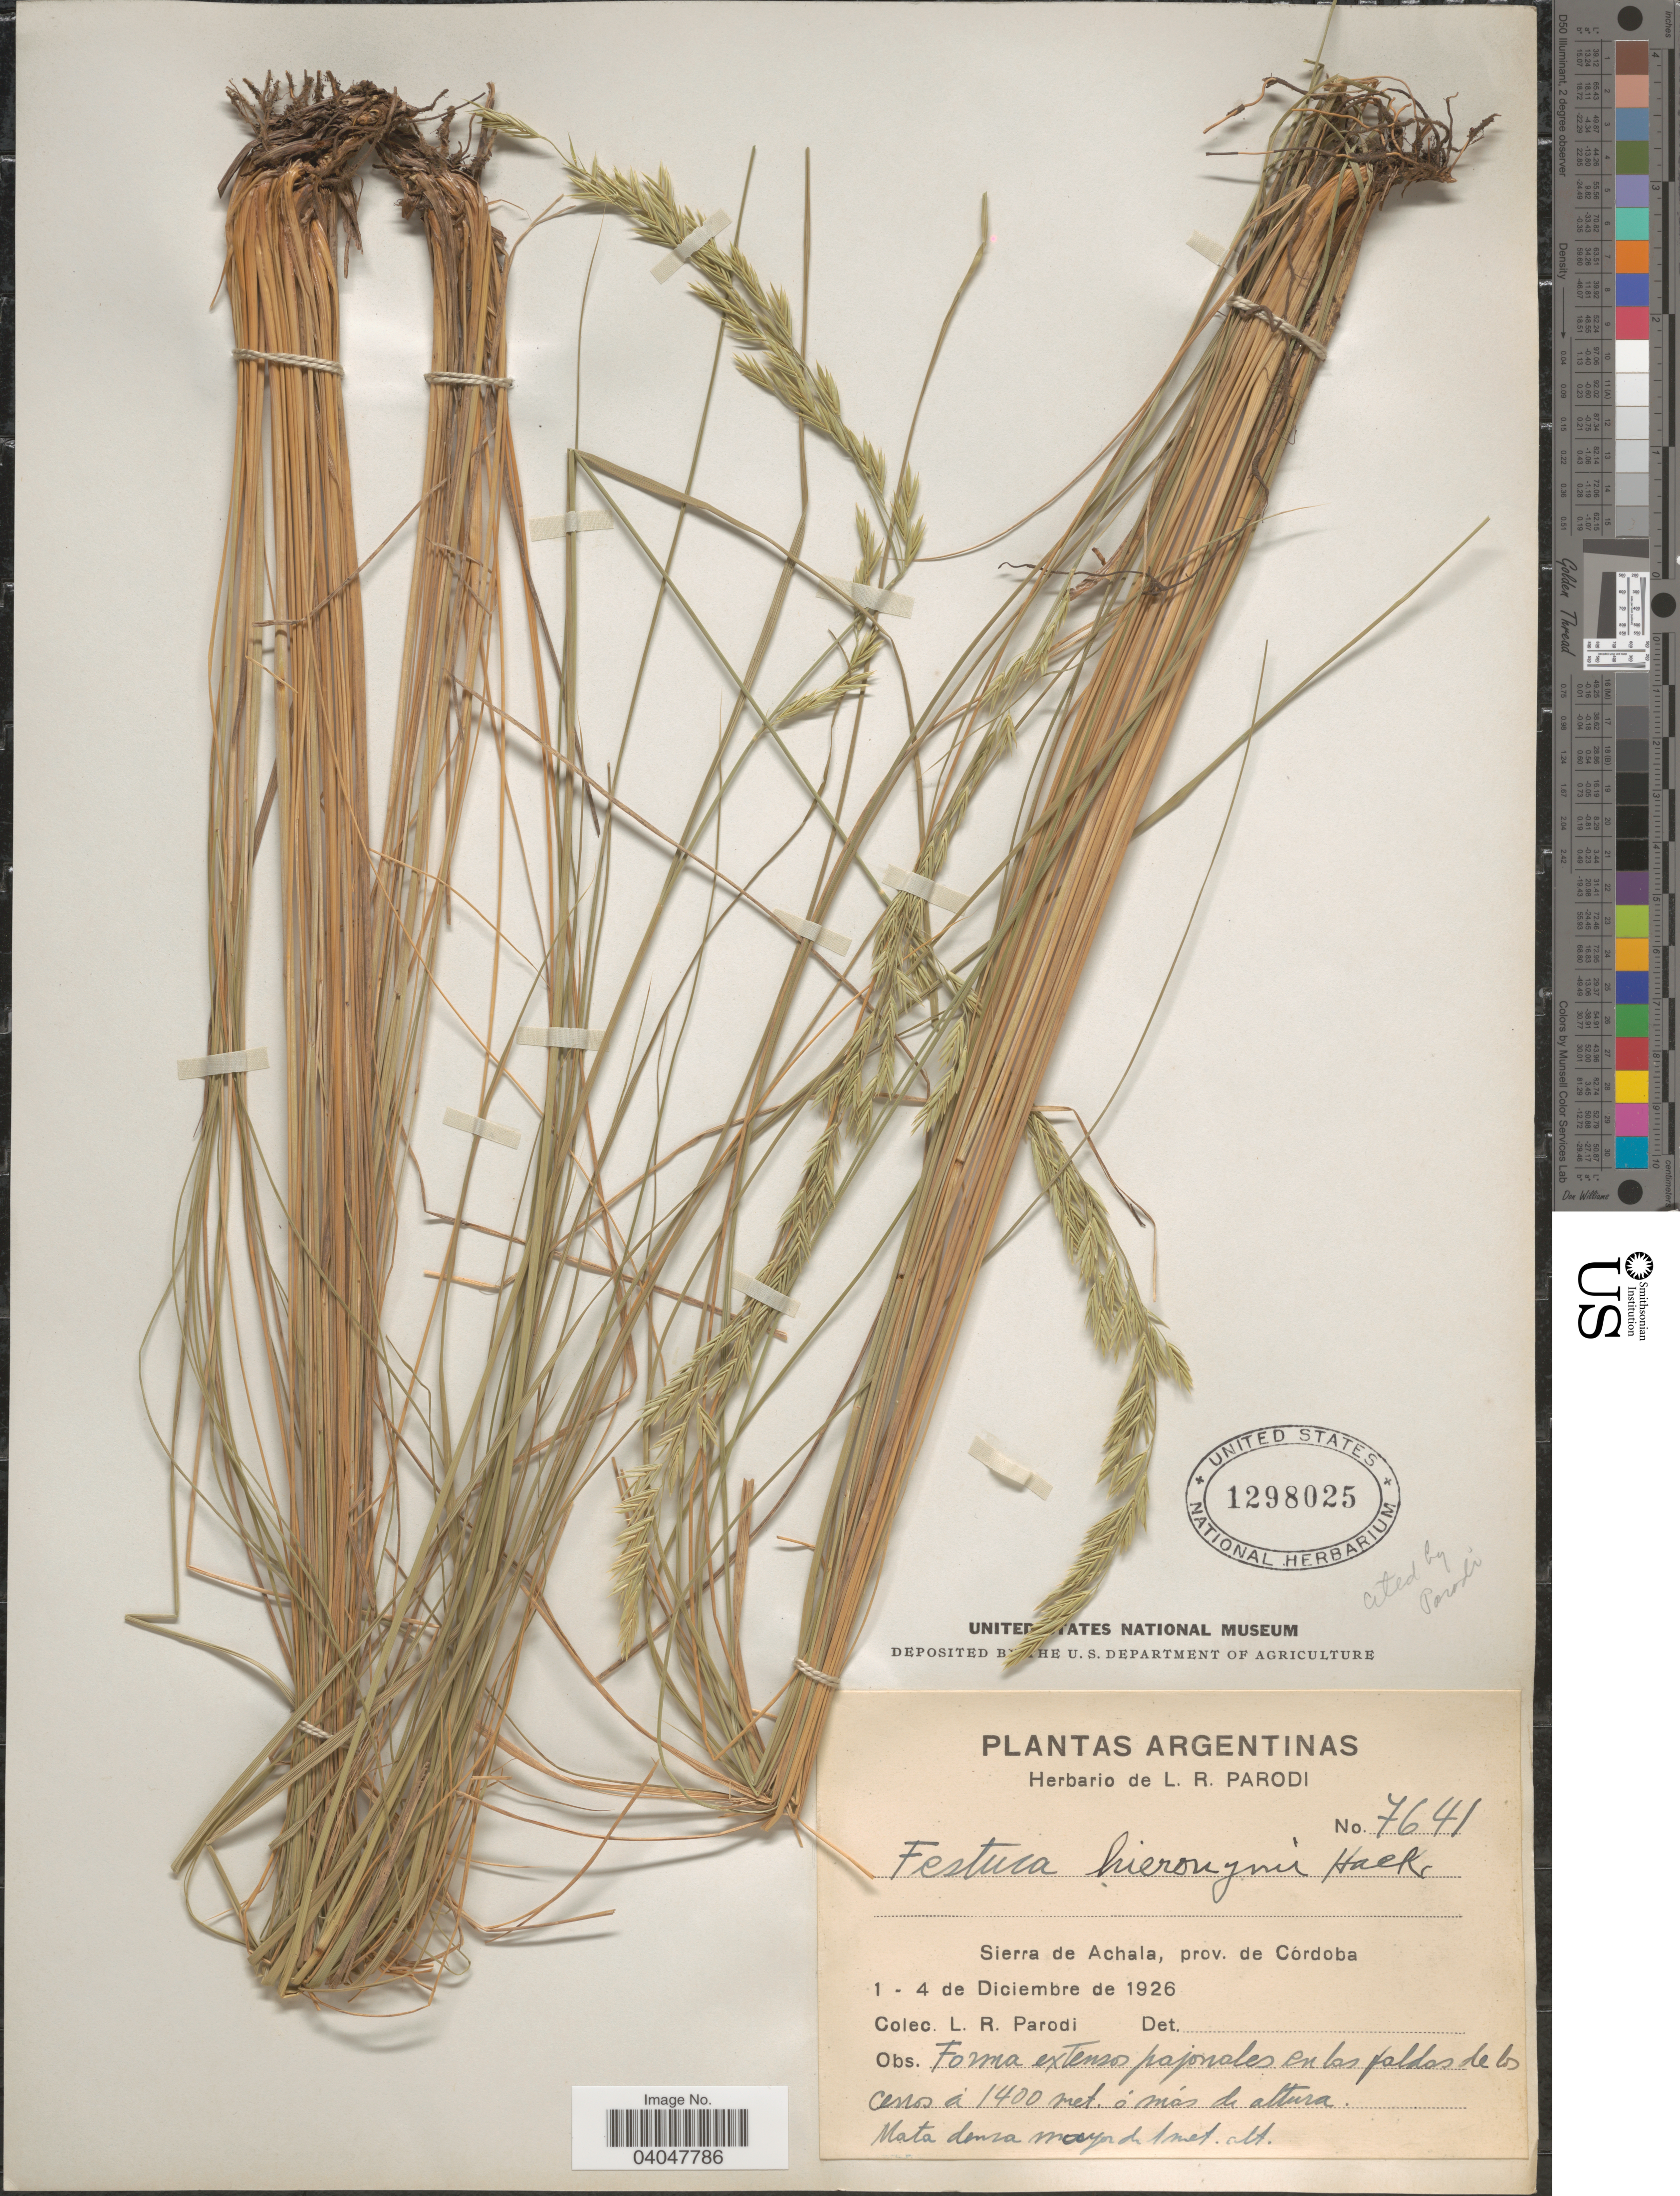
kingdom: Plantae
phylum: Tracheophyta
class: Liliopsida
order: Poales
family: Poaceae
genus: Festuca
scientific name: Festuca hieronymi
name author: Hack.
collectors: L. R. Parodi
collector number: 7641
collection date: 1926-12-01/1926-12-04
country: Argentina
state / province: Cordoba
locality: Sierra de Achala.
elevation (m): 1400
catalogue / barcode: US 1298025